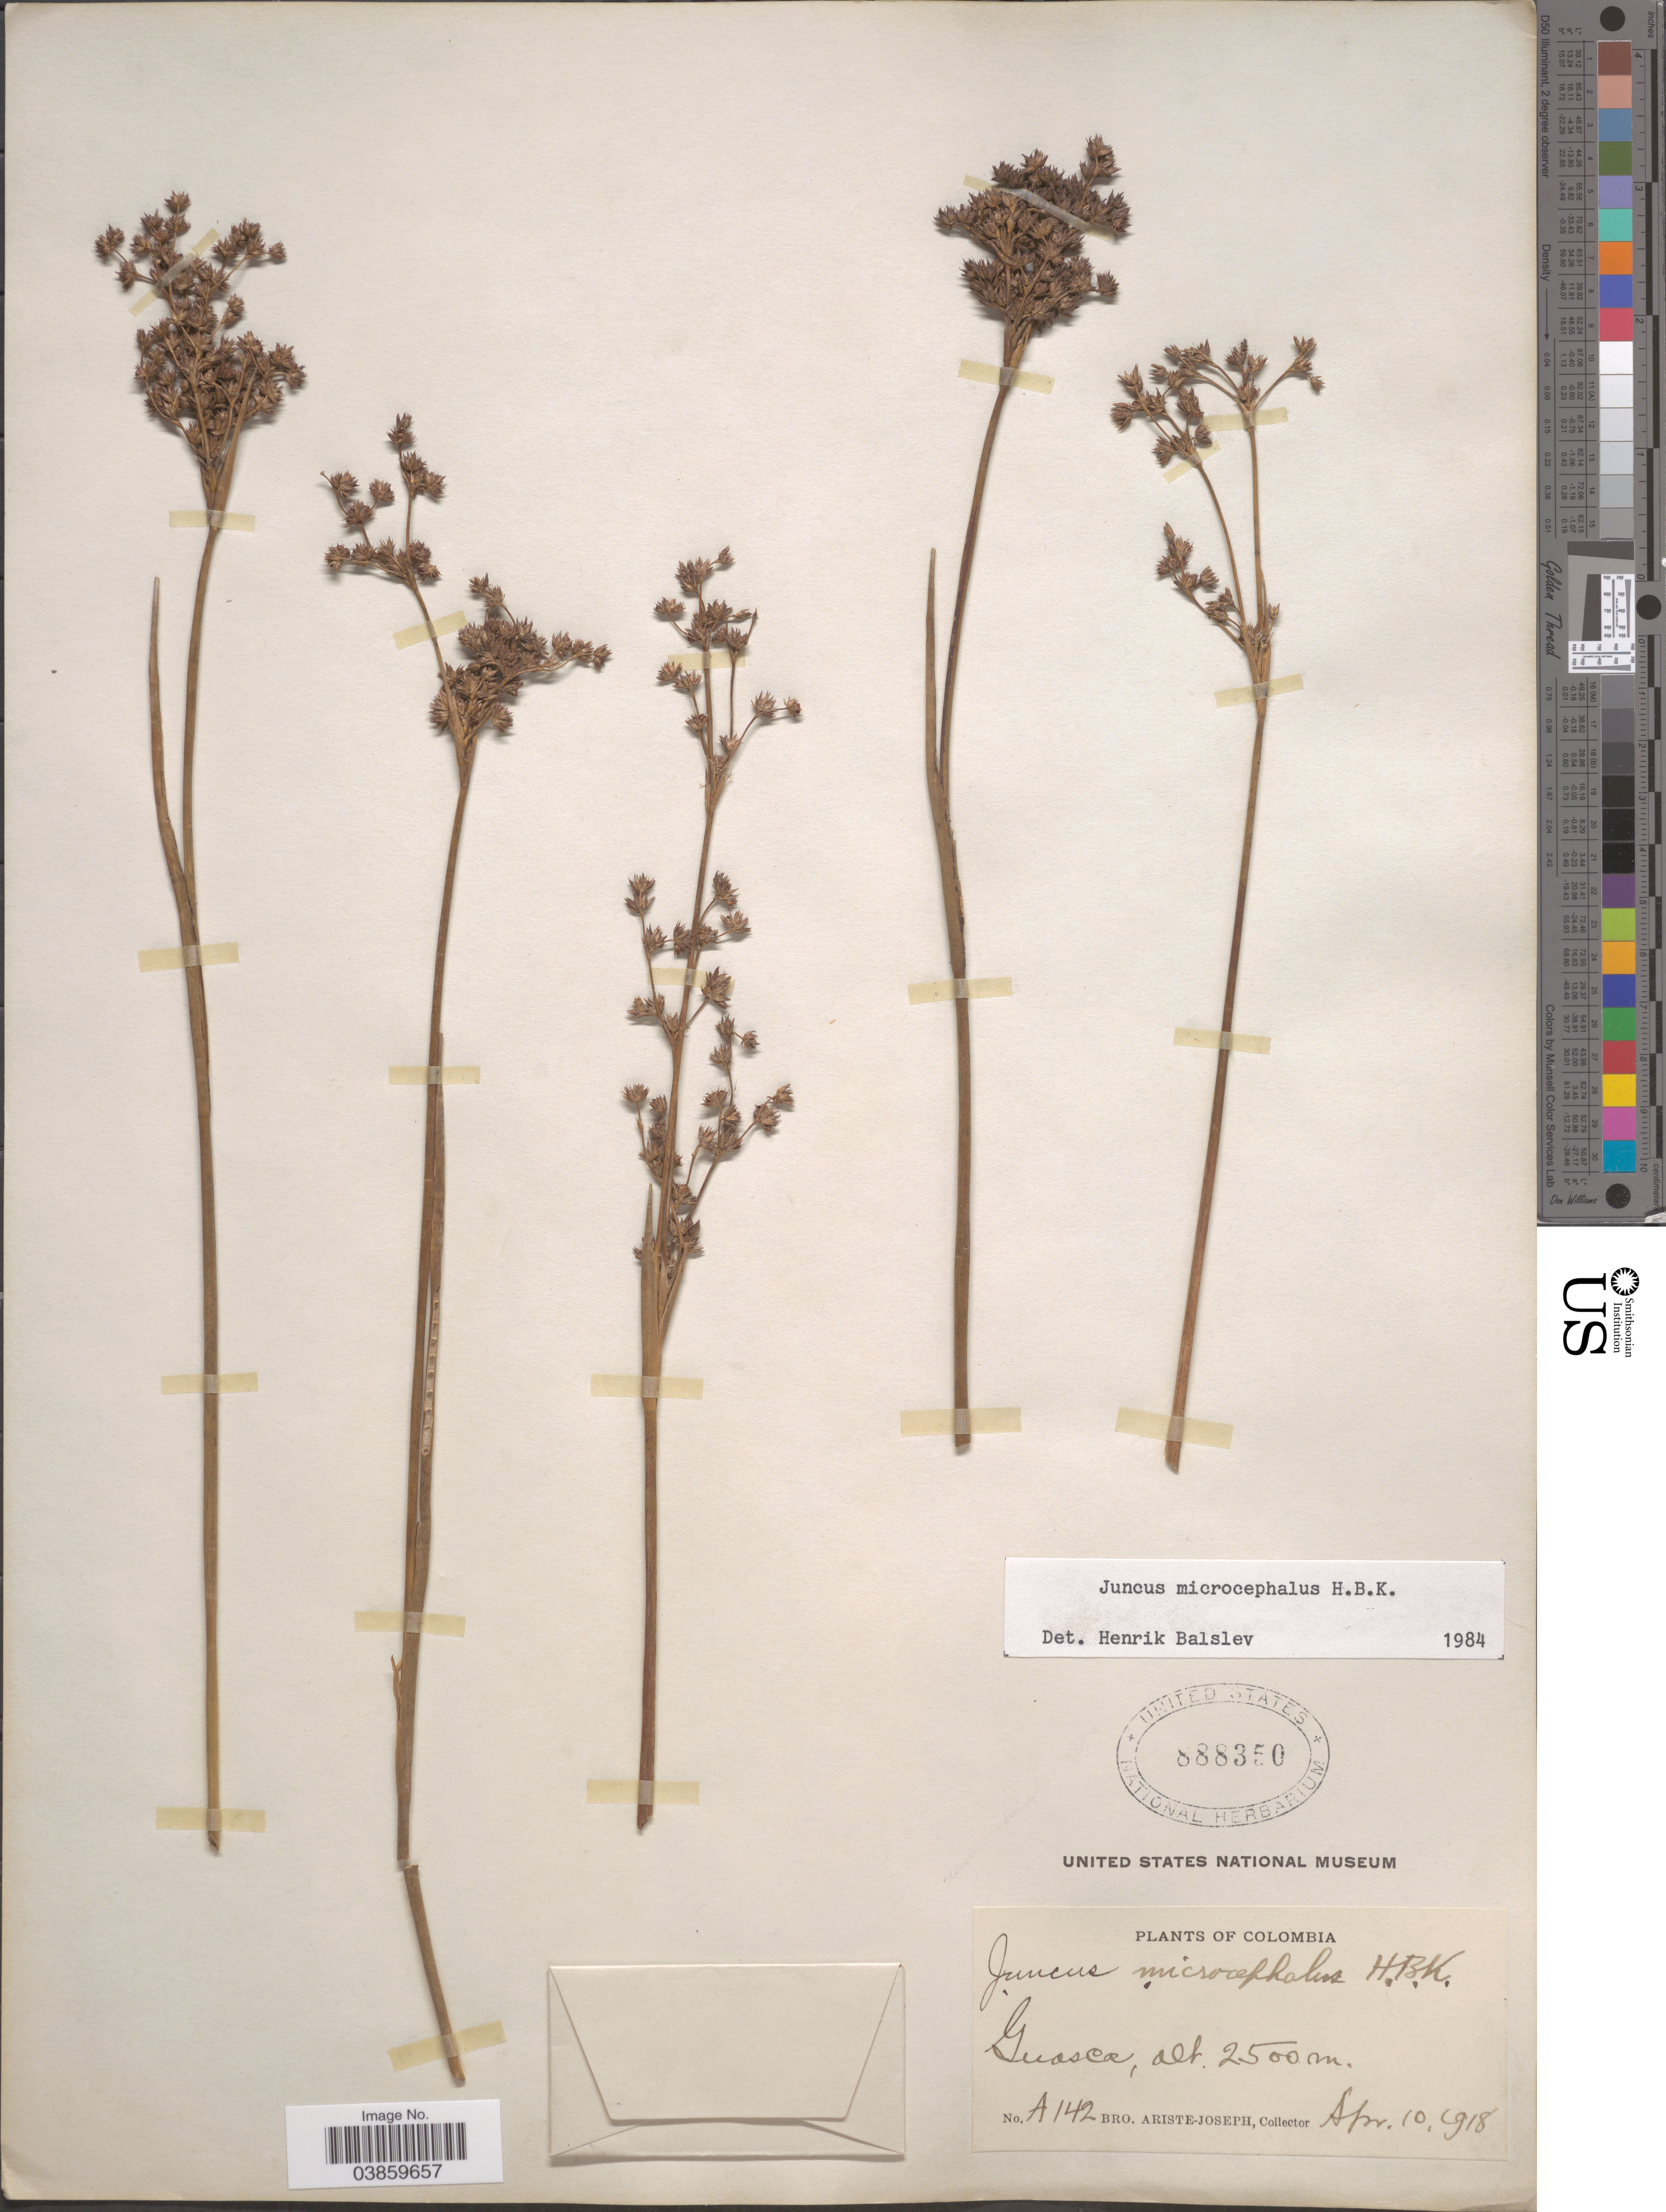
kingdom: Plantae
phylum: Tracheophyta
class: Liliopsida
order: Poales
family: Juncaceae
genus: Juncus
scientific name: Juncus microcephalus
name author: Kunth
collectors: Bro. Ariste-Joseph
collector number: A142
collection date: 1918-04-10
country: Colombia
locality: Guasca.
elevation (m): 2500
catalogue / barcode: US 888350